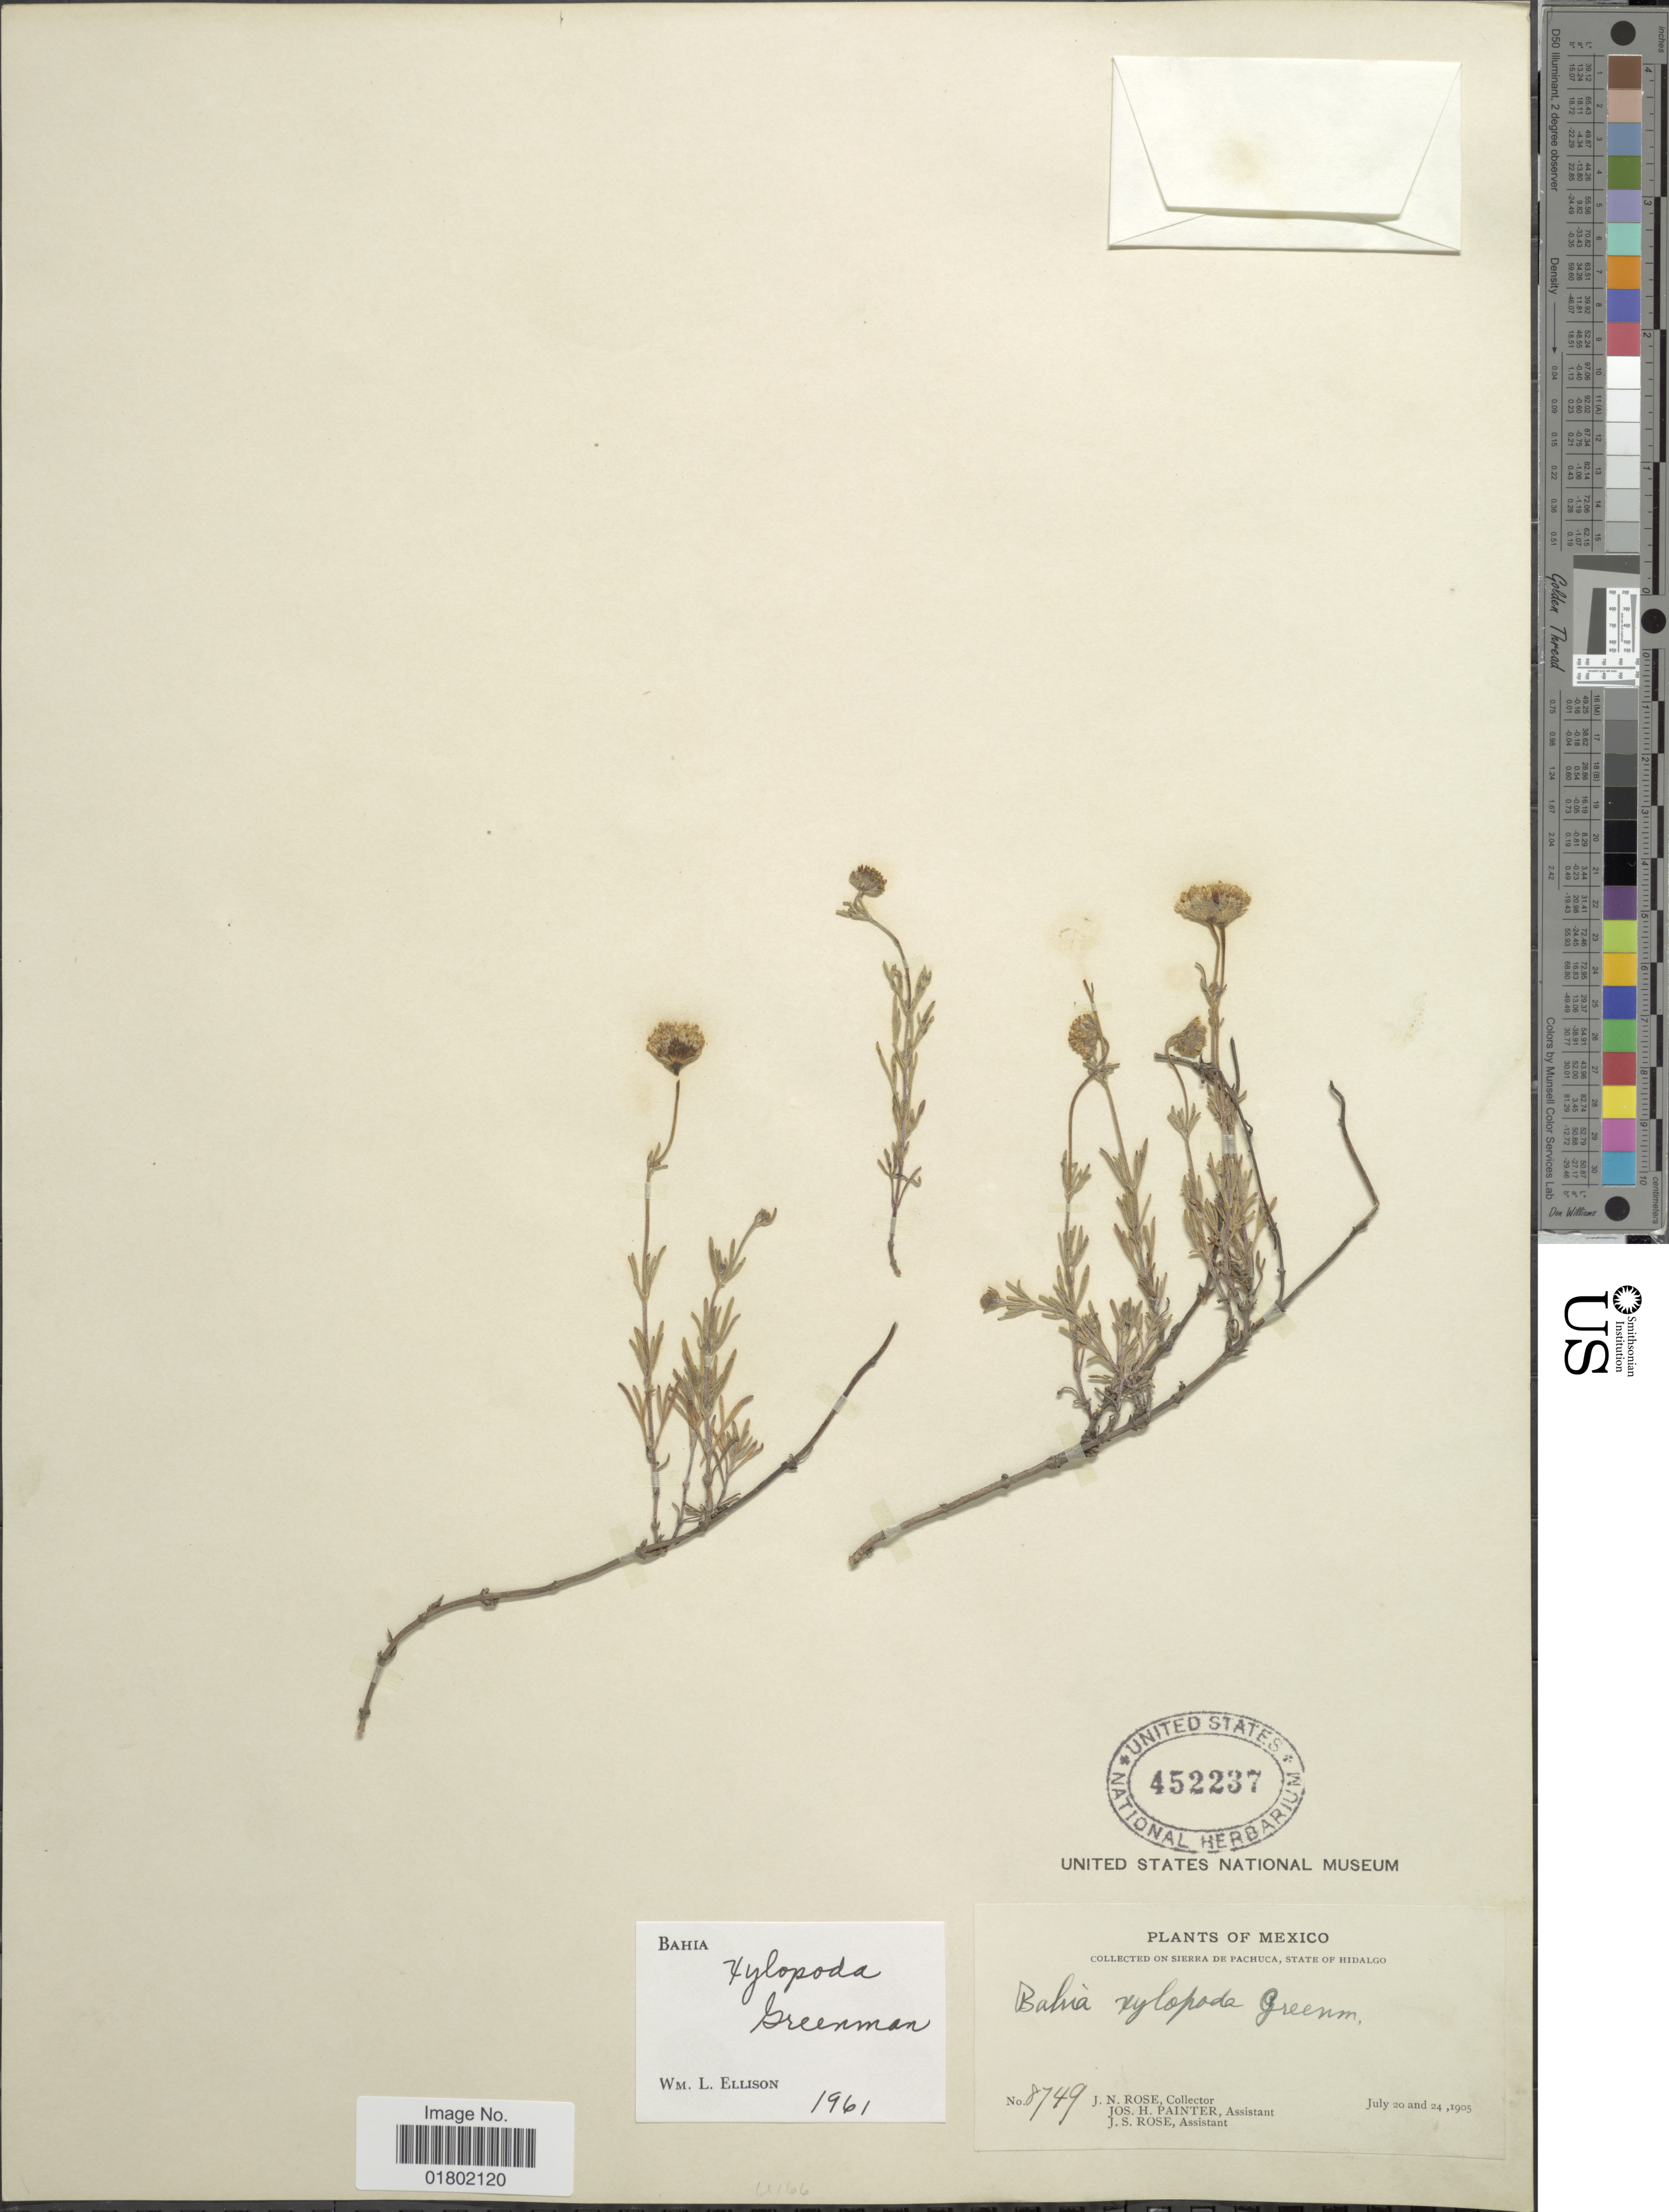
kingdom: Plantae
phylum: Tracheophyta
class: Magnoliopsida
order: Asterales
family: Asteraceae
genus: Bahia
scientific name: Bahia xylopoda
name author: Greenm.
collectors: J. N. Rose, J. H. Painter & J. S. Rose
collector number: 8749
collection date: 1905-07-20/1905-07-24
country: Mexico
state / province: Hidalgo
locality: On Sierra de Pachuca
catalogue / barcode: US 452237